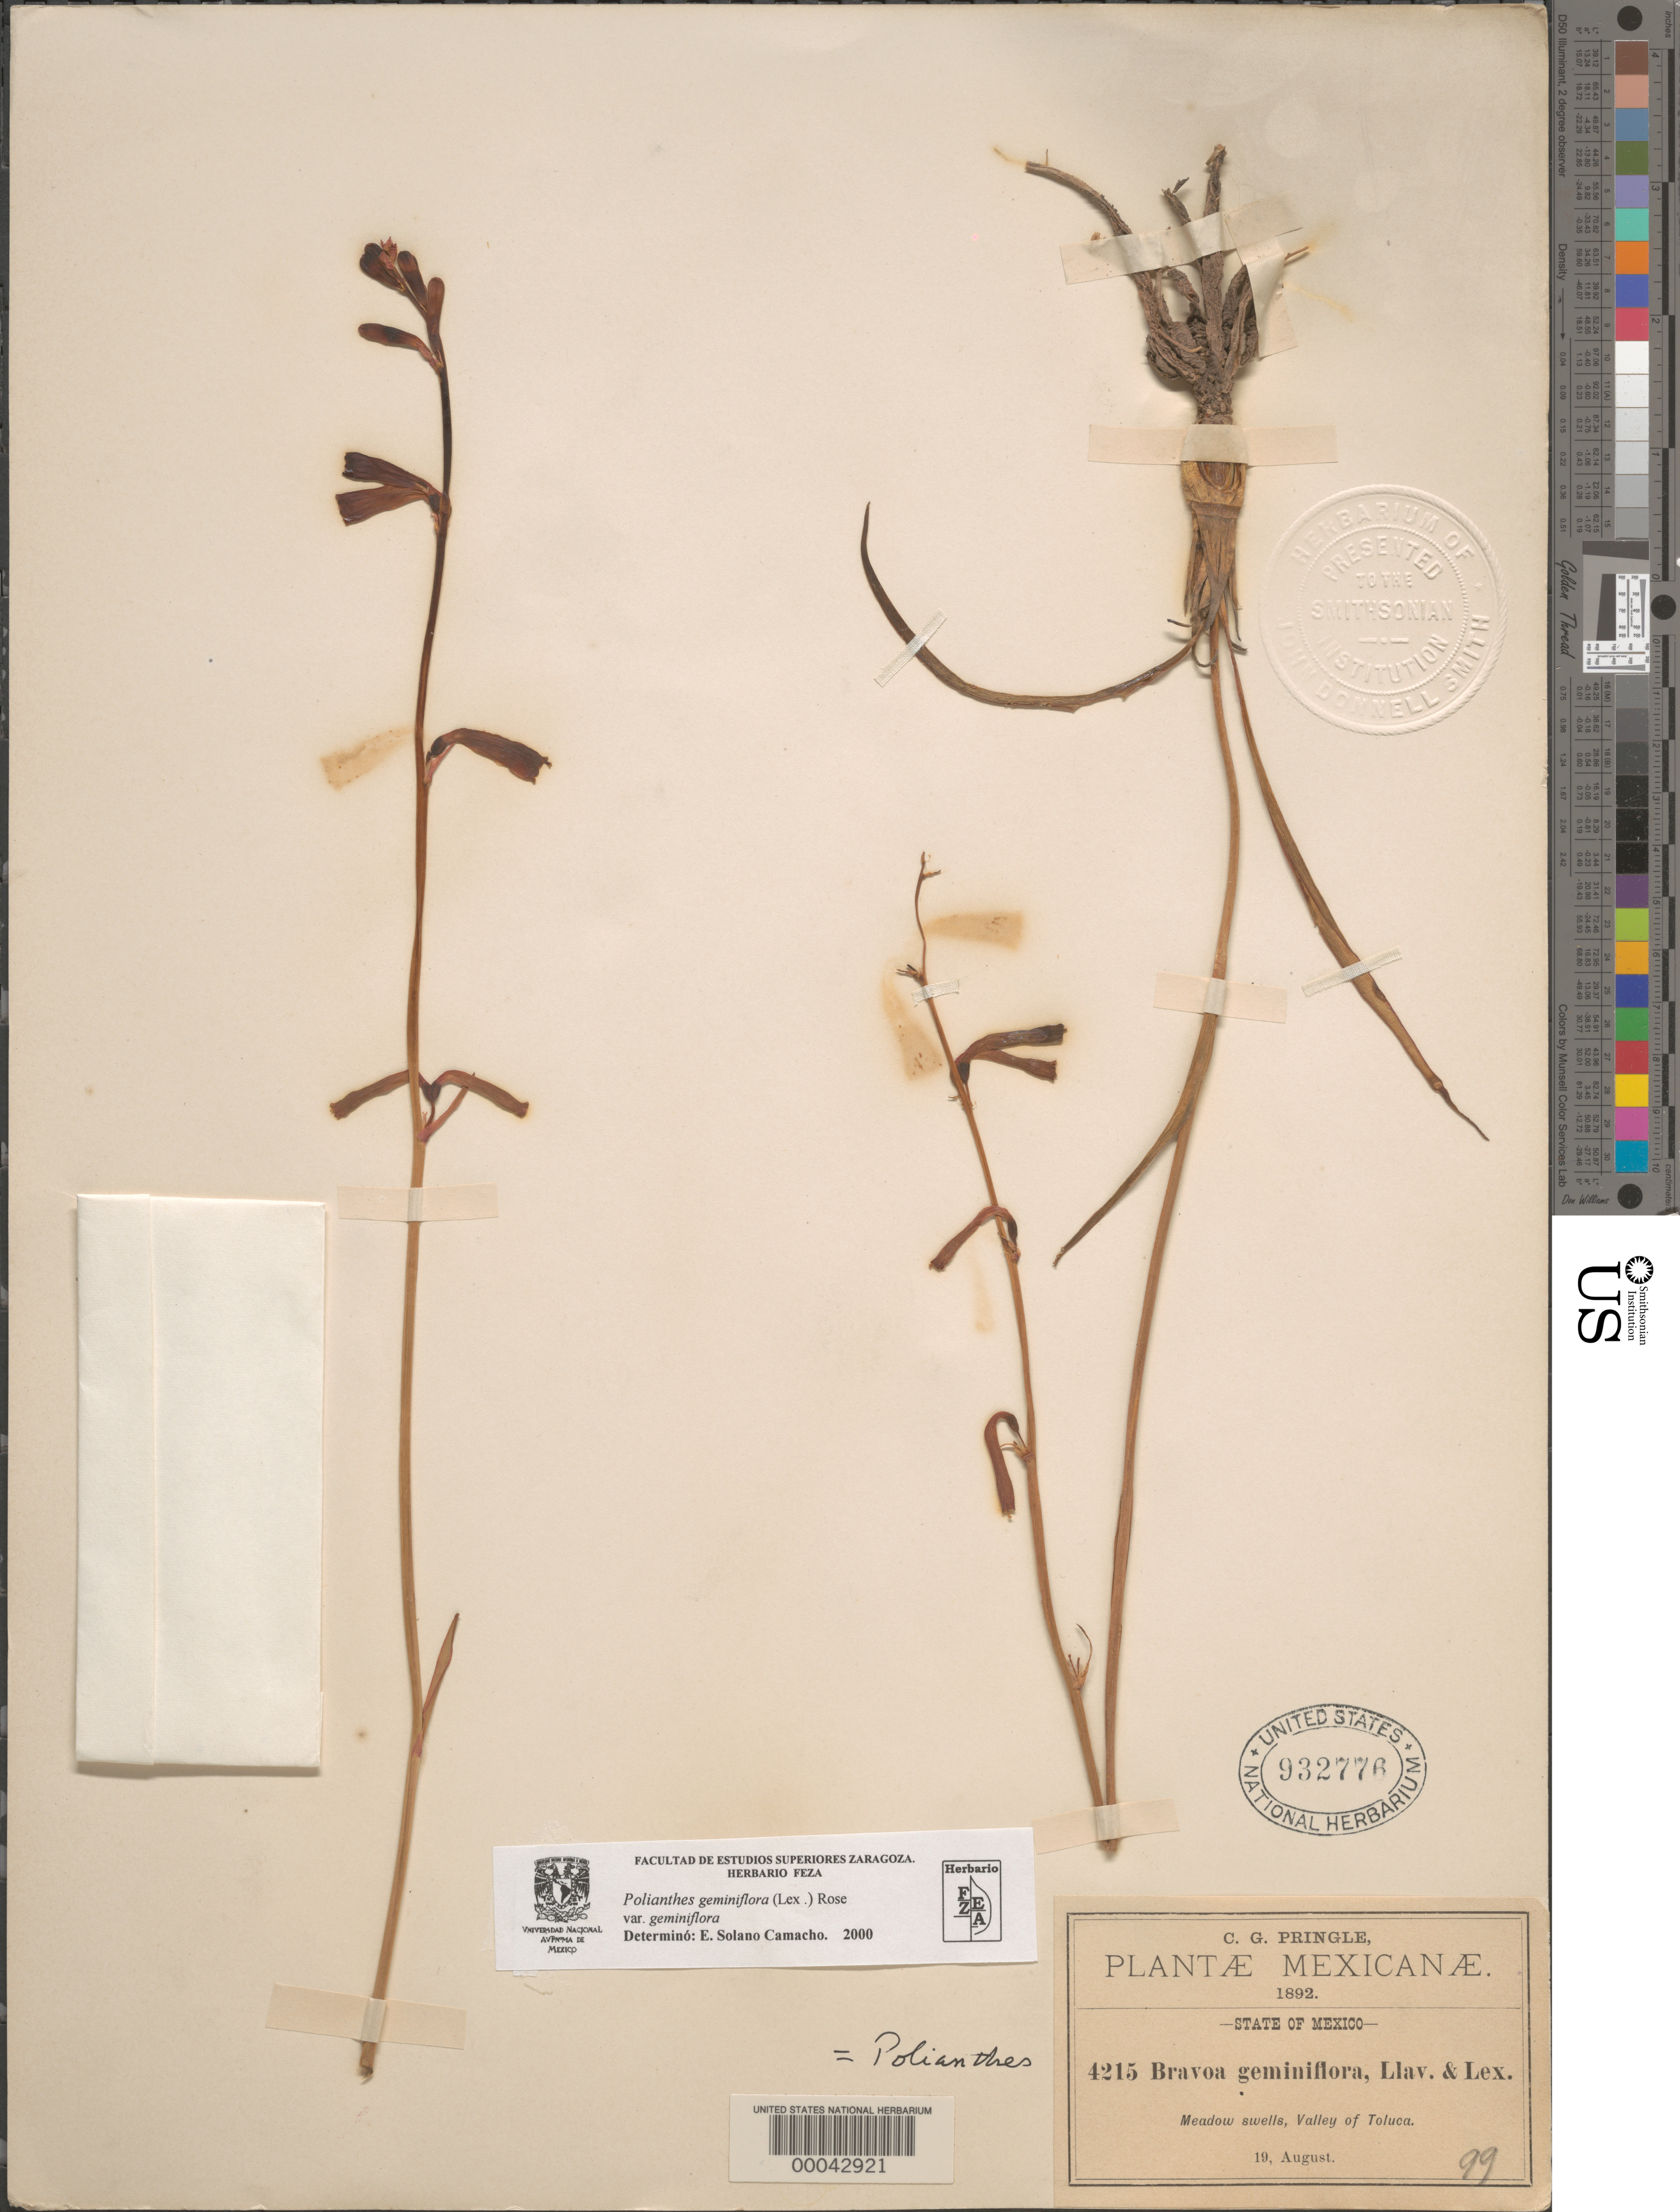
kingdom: Plantae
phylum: Tracheophyta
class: Liliopsida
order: Asparagales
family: Asparagaceae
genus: Polianthes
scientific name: Polianthes geminiflora var. geminiflora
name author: (Lex.) Rose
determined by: Solano C., E.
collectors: C. G. Pringle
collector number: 4215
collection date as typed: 19 Aug 1892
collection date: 1892-08-19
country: Mexico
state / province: México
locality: Valley of Toluca.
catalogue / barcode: US 932776